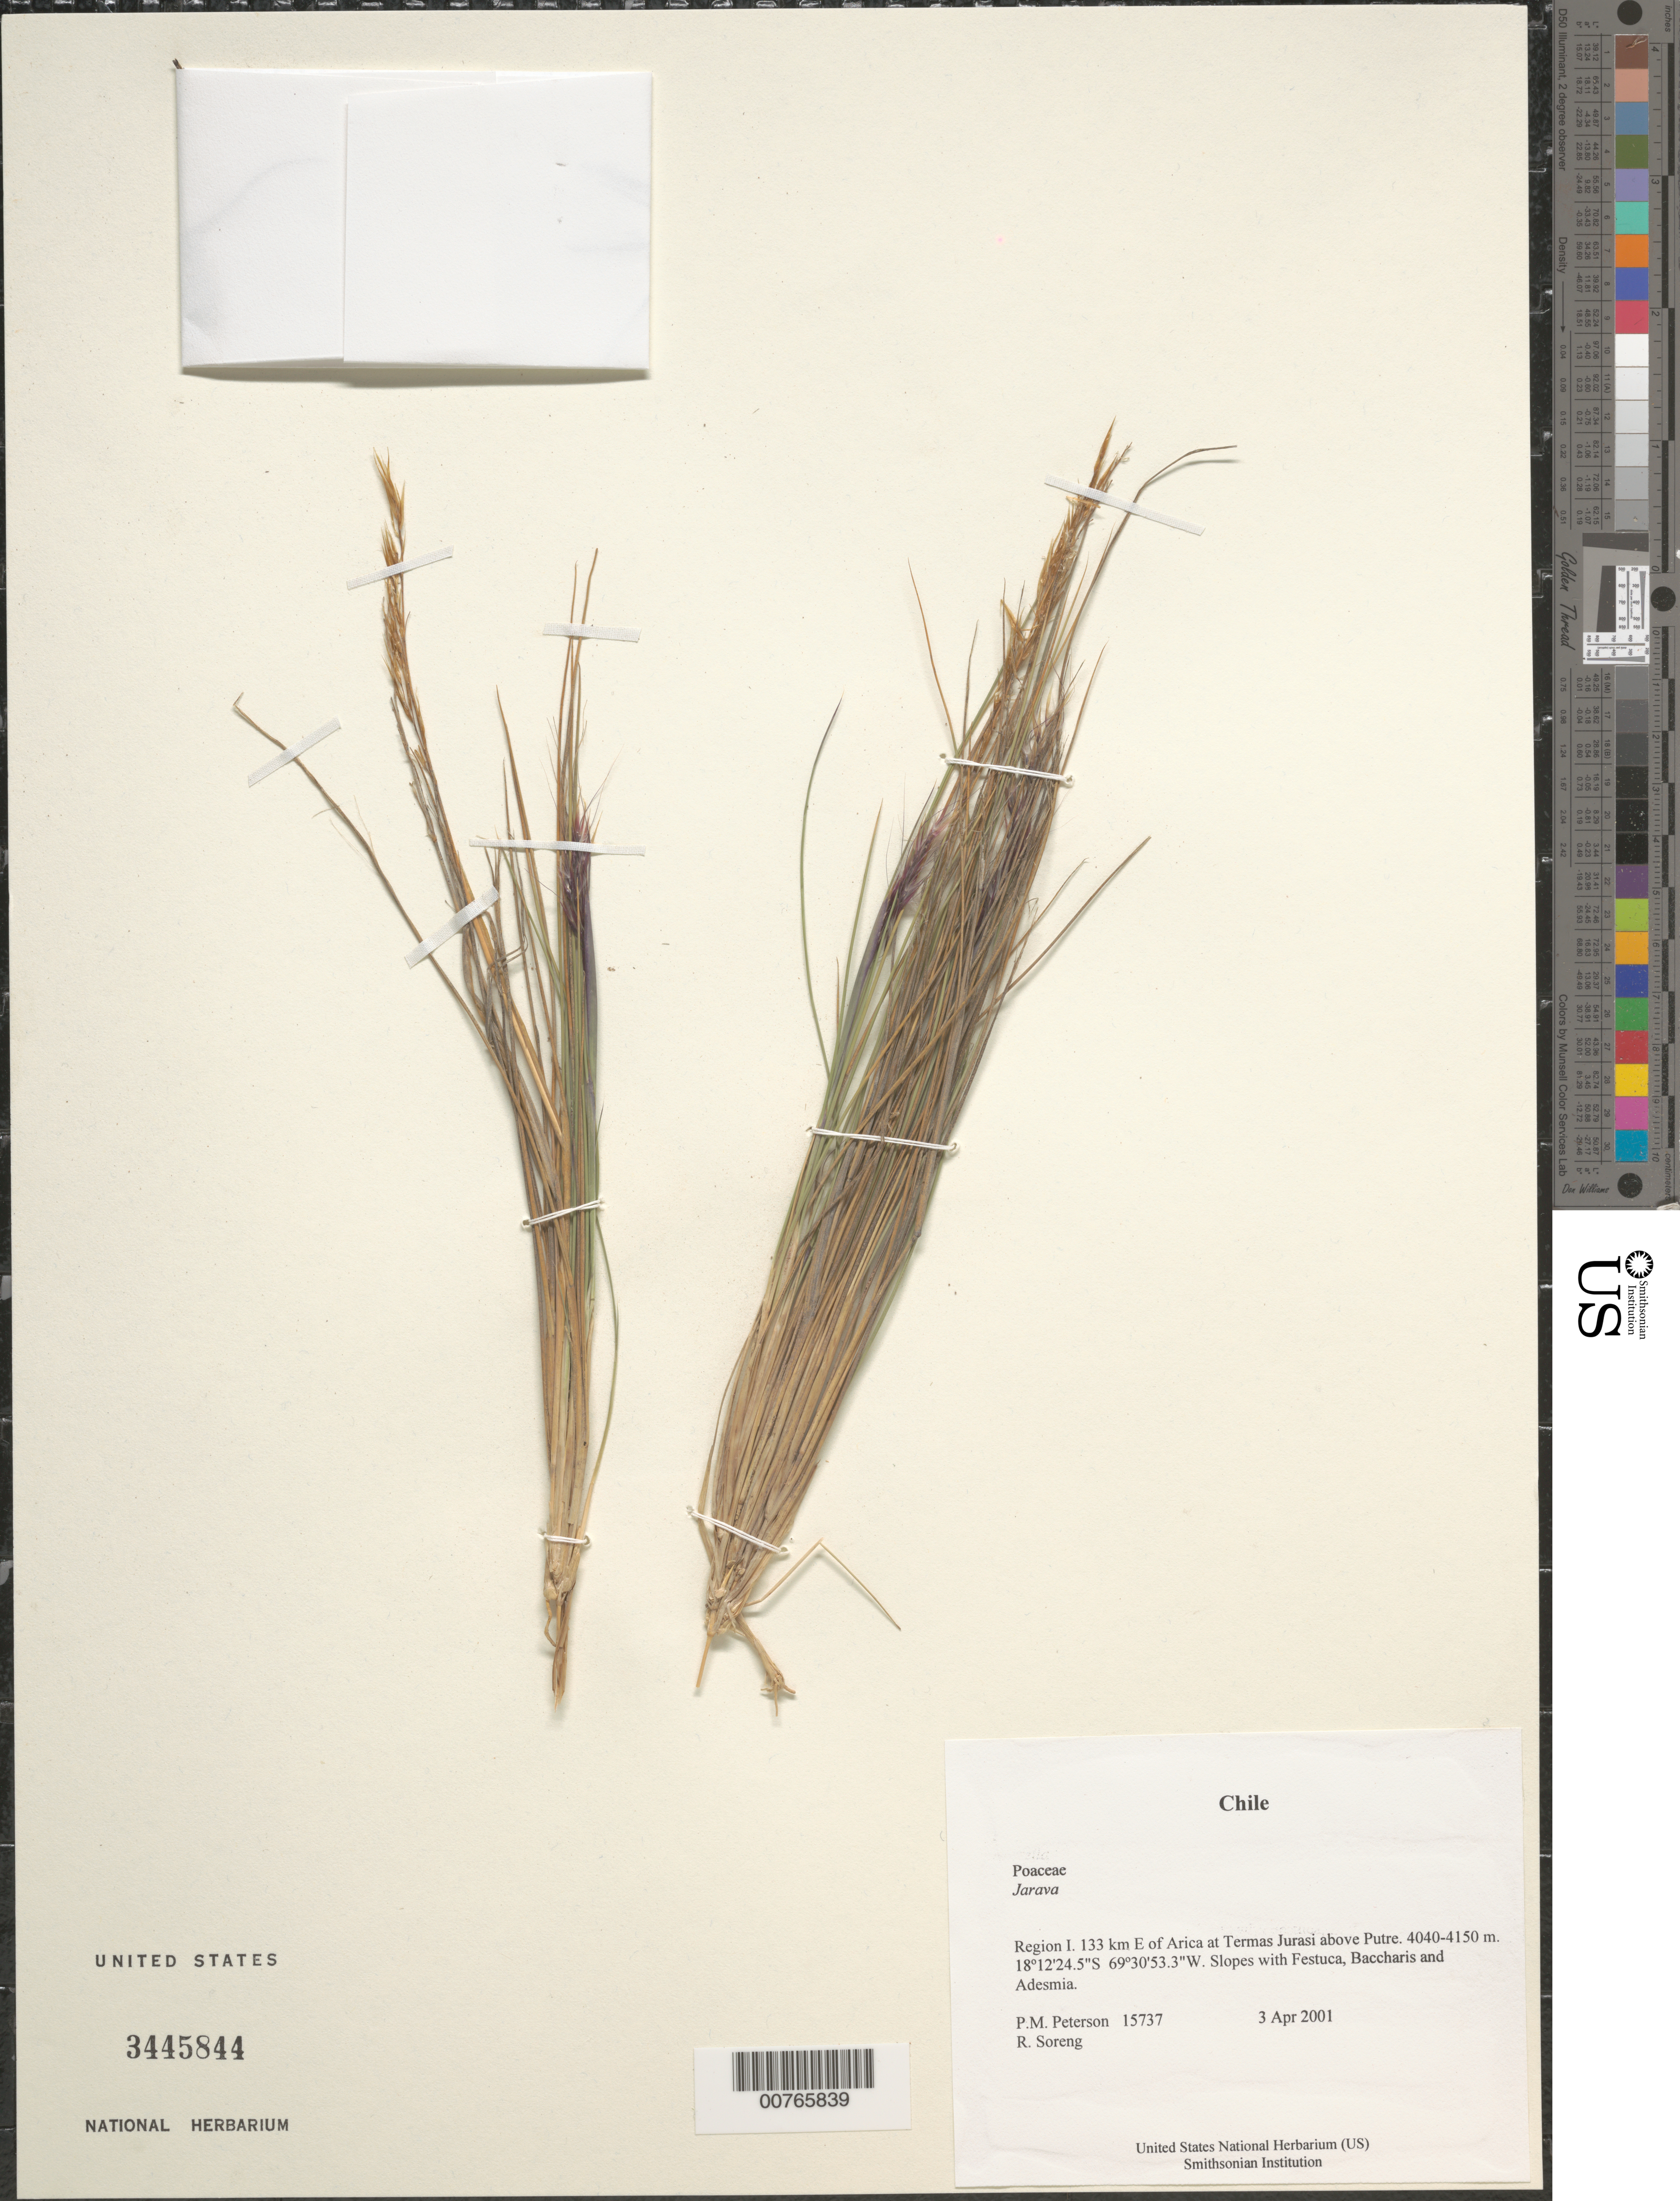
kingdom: Plantae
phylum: Tracheophyta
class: Liliopsida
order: Poales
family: Poaceae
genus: Jarava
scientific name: Jarava pungens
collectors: P. M. Peterson & R. J. Soreng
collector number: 15737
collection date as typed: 03 Apr 2001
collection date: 2001-04-03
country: Chile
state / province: Tarapacá (I)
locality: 133 km E of Arica at Termas Jurasi above Putre.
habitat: Slopes with Festuca, Baccharis and Adesmia.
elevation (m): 4040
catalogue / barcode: US 3445844